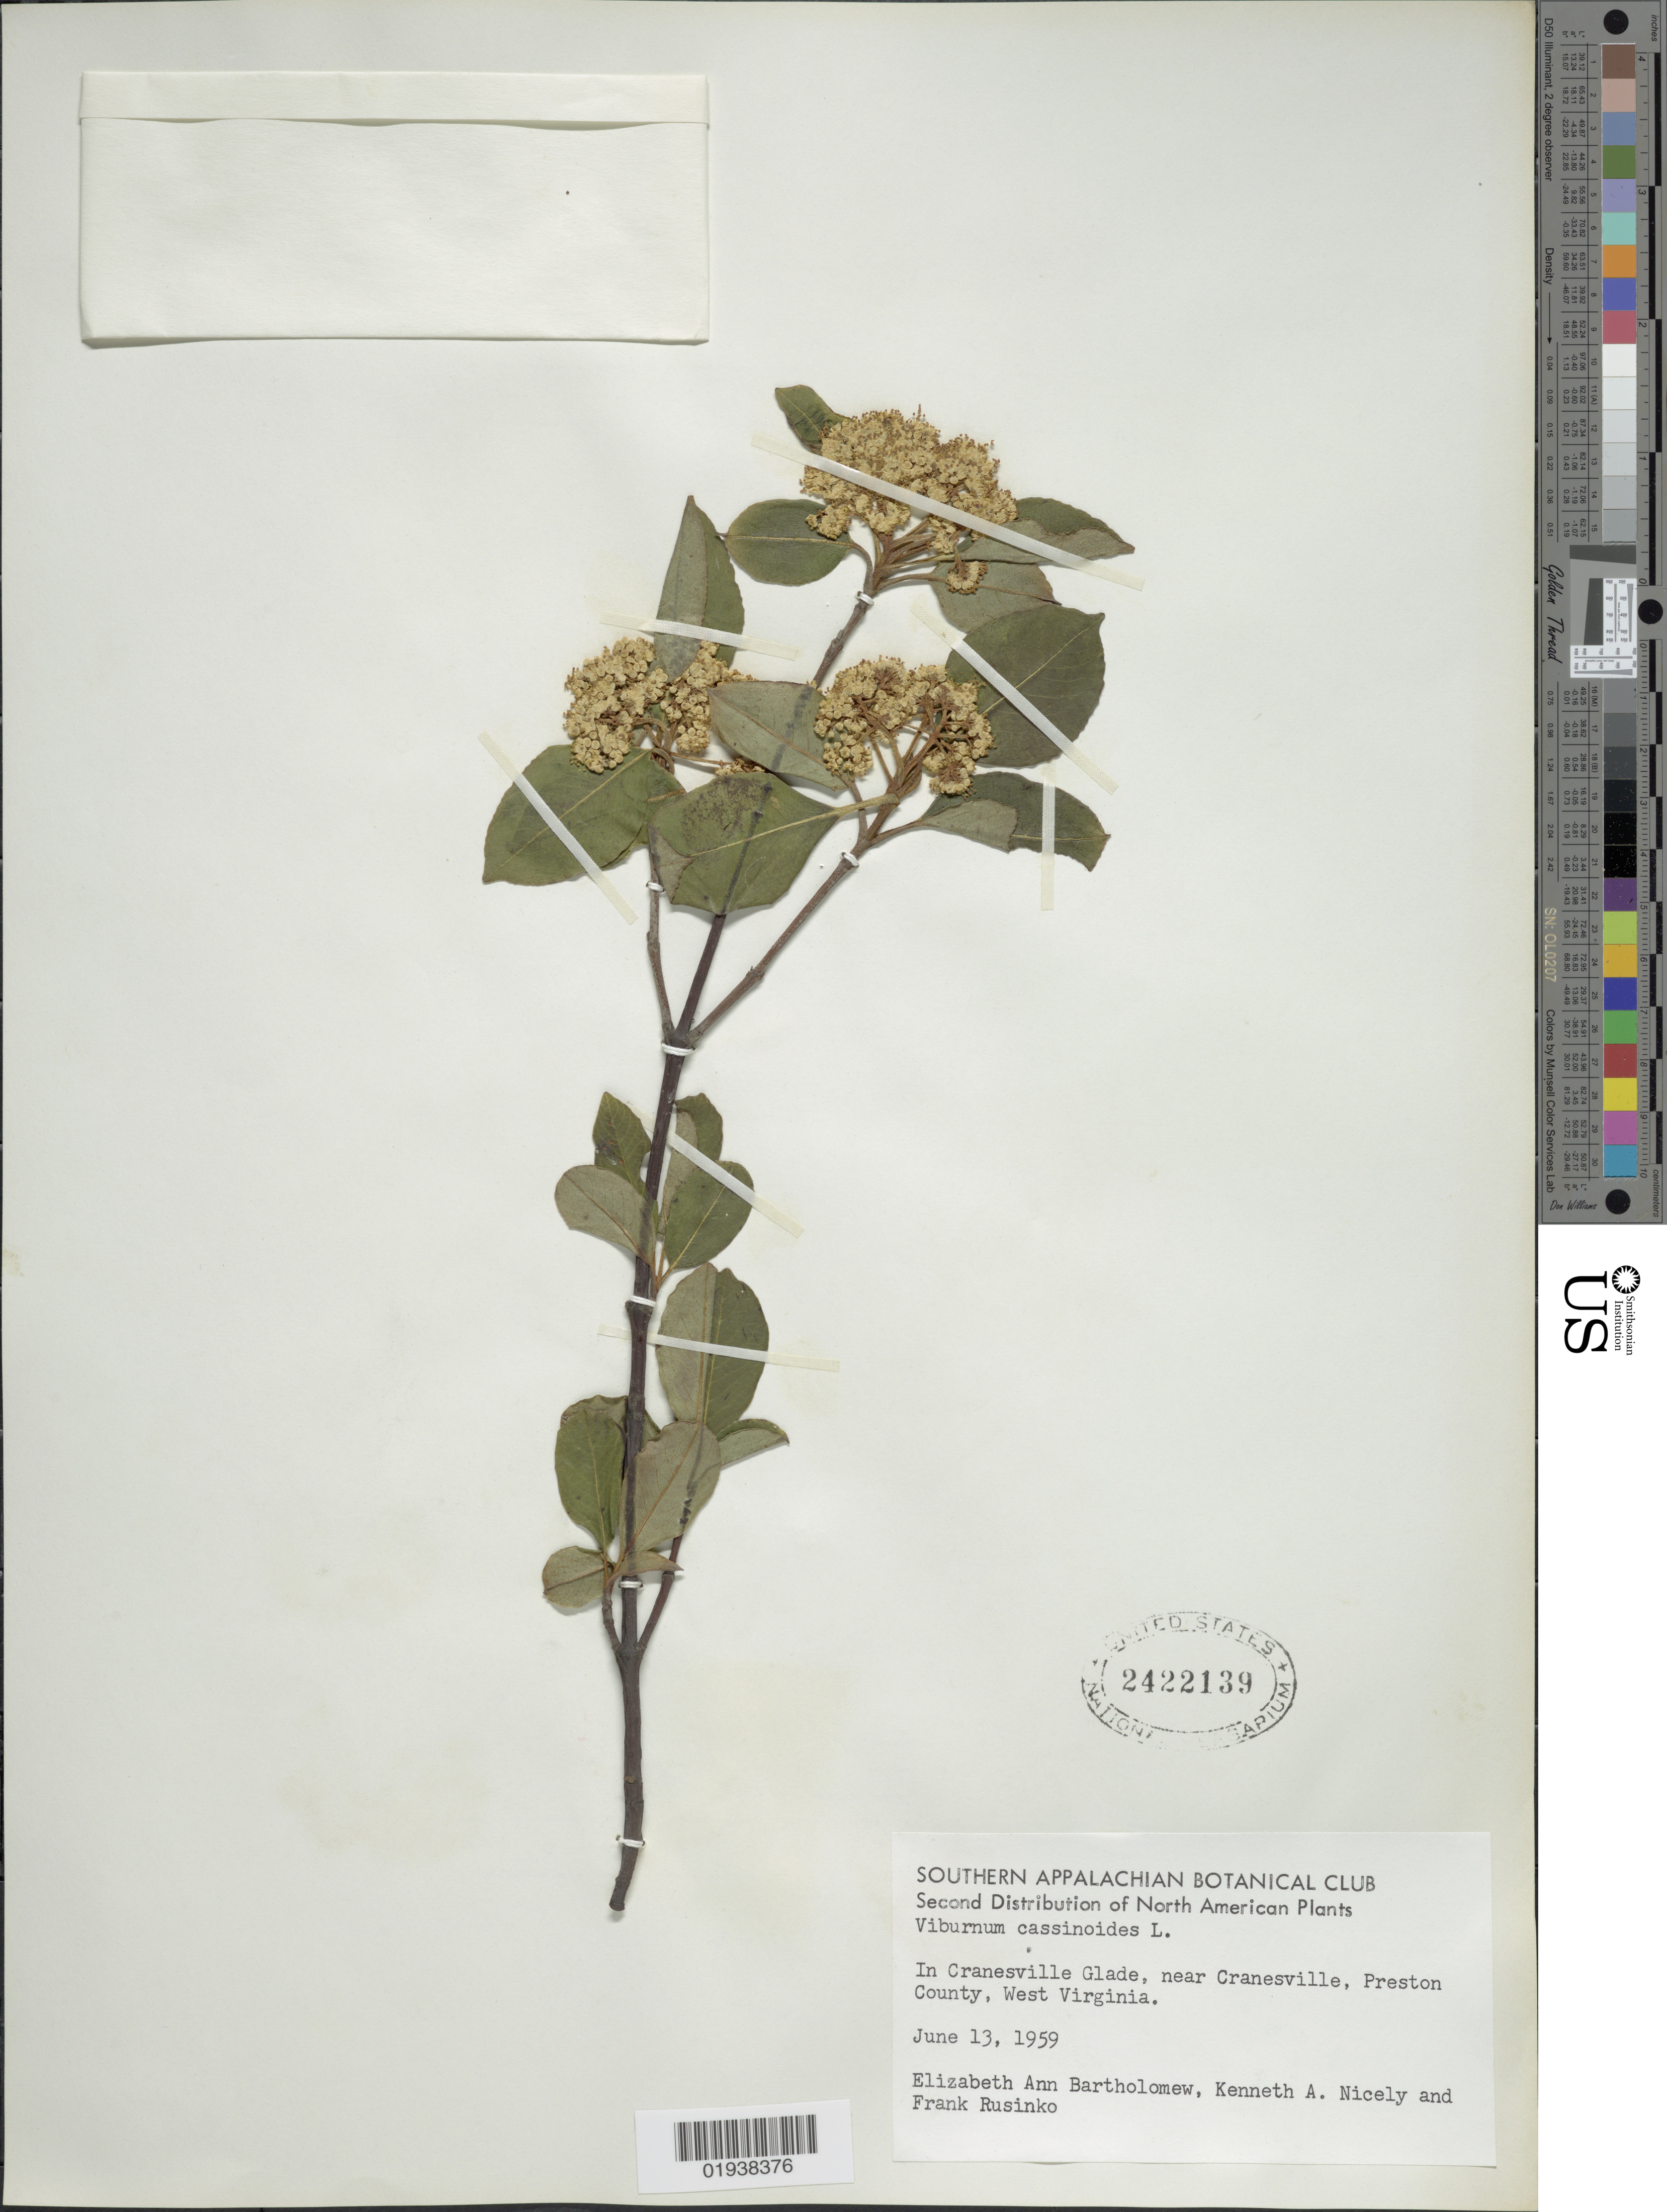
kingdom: Plantae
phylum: Tracheophyta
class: Magnoliopsida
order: Dipsacales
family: Viburnaceae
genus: Viburnum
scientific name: Viburnum cassinoides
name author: L.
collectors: E. Bartholomew, K. Nicely & F. Rusinko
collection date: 1959-06-13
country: United States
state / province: West Virginia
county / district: Preston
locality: In Cranesville Glade, near Cranesville, Preston County.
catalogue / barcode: US 2422139